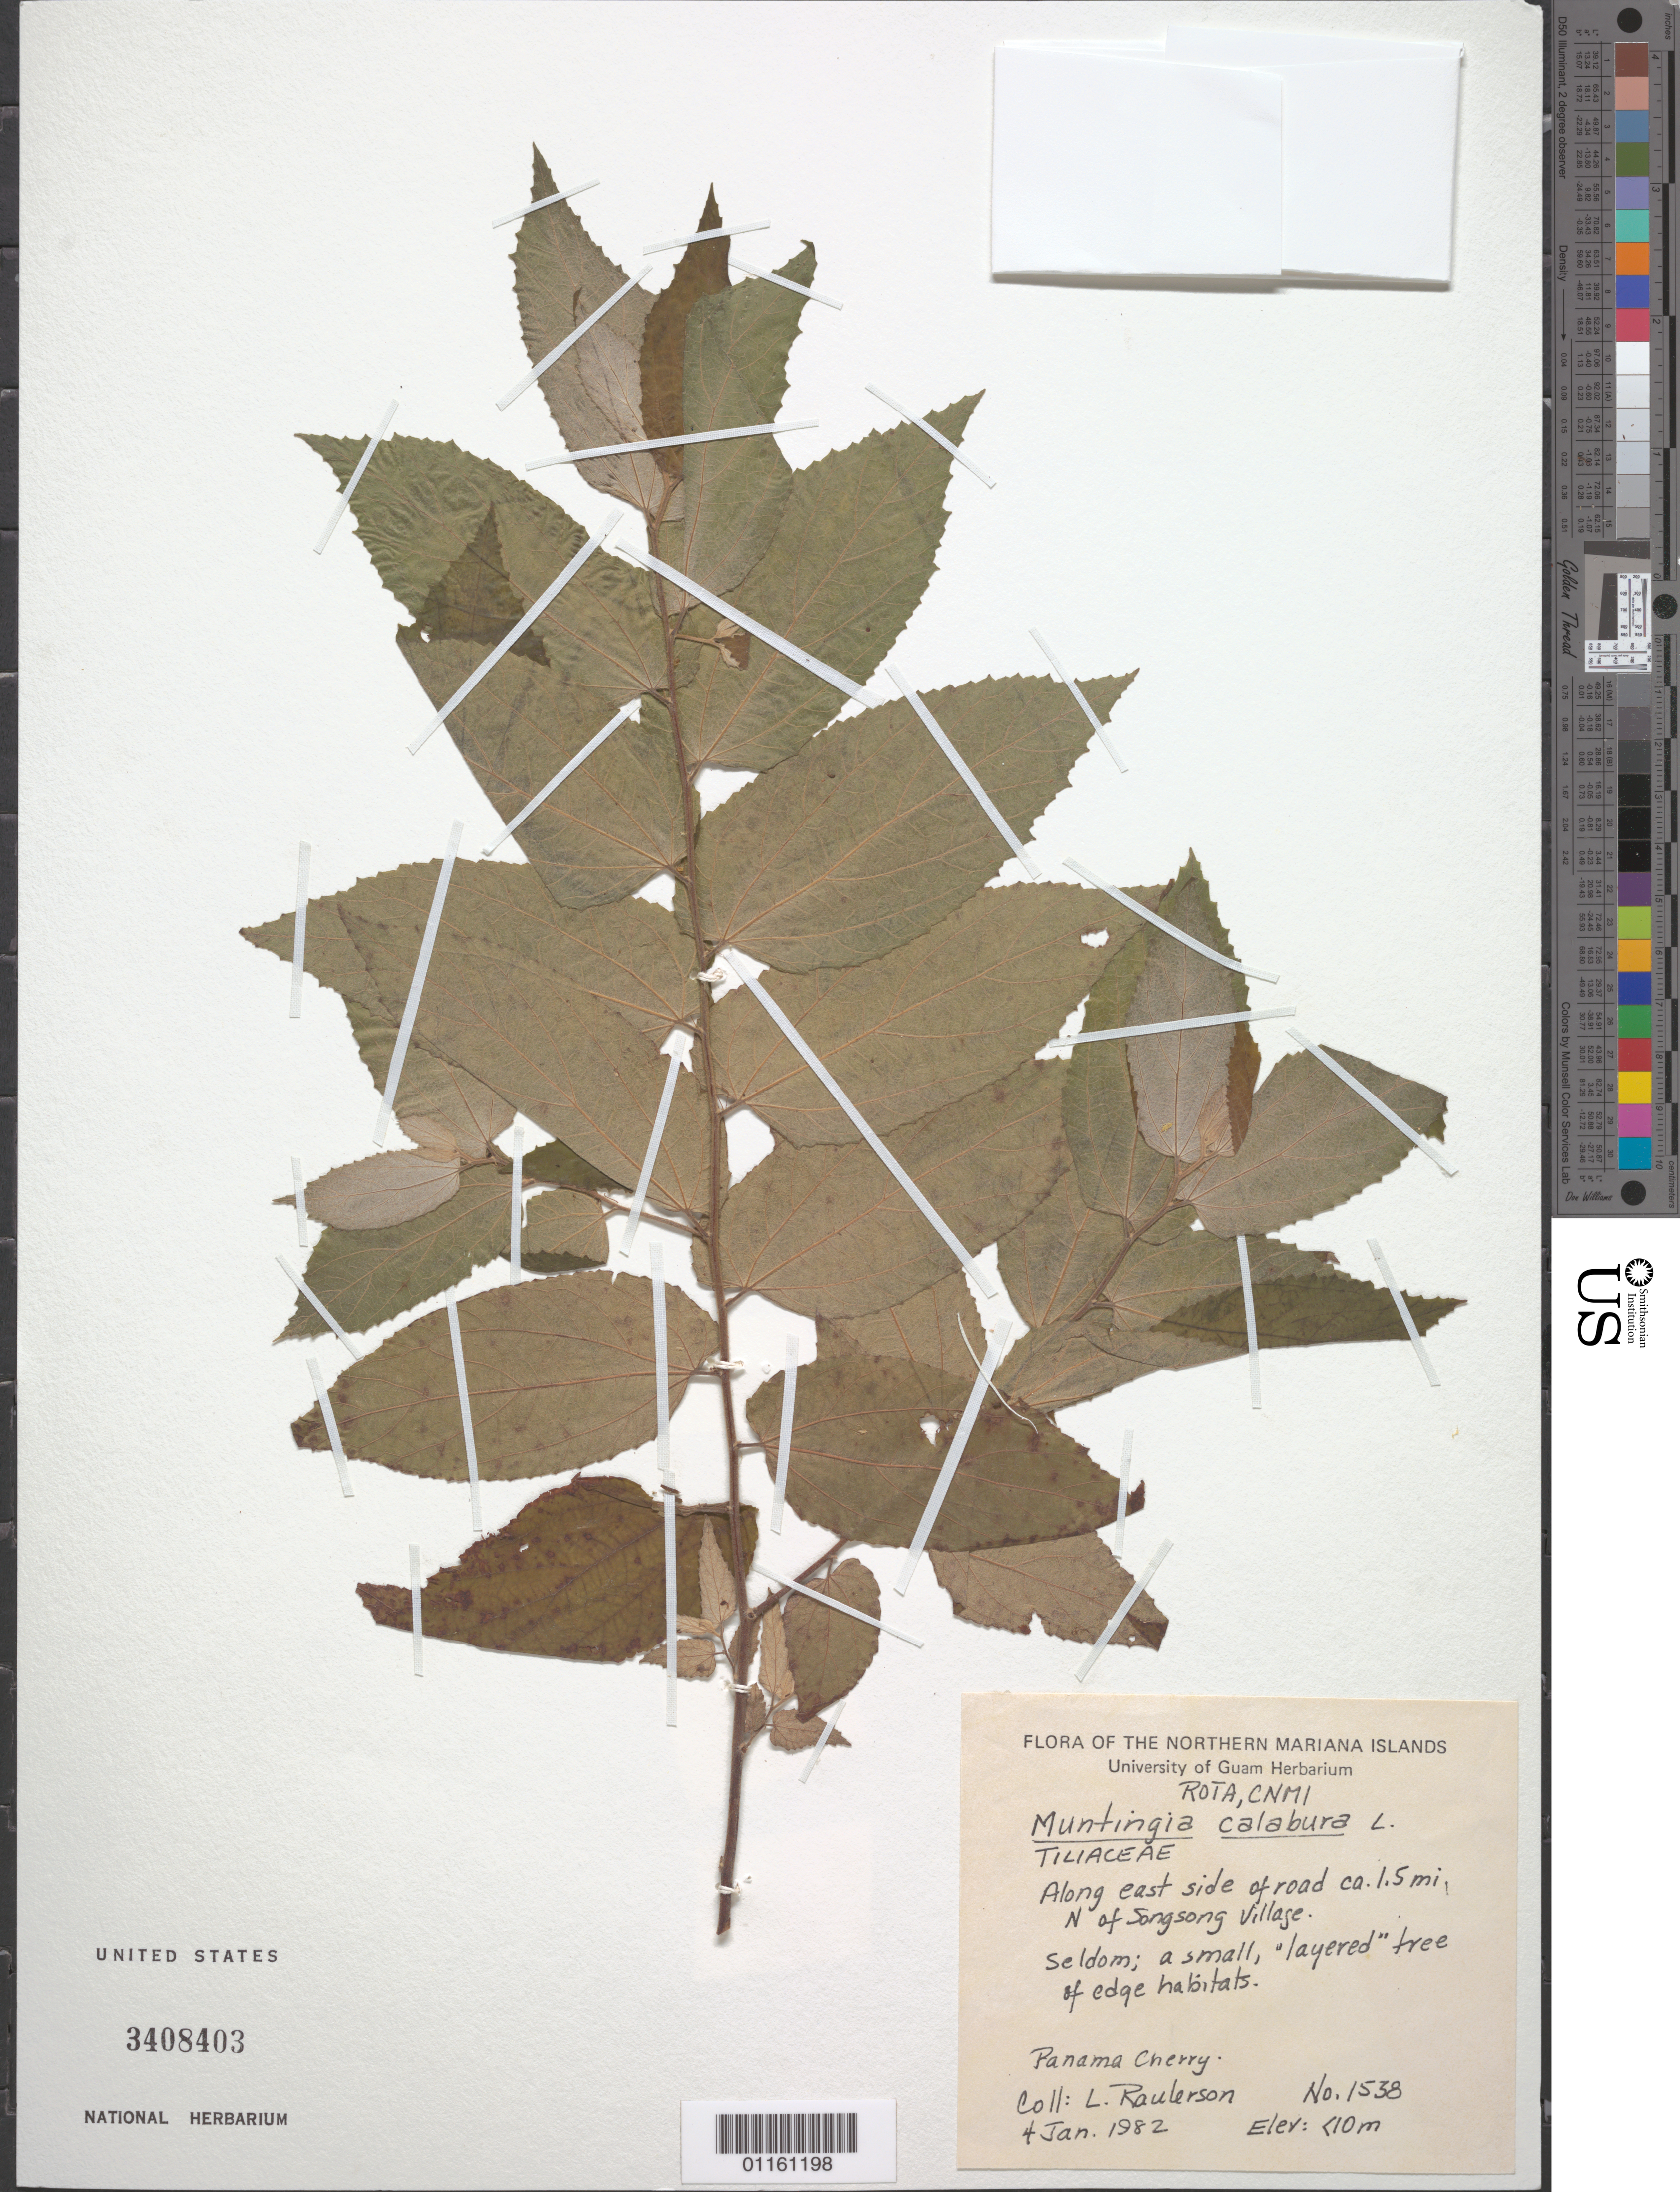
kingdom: Plantae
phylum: Tracheophyta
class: Magnoliopsida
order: Malvales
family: Muntingiaceae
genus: Muntingia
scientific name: Muntingia calabura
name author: L.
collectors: L. Raulerson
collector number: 1538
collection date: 1982-01-04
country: Northern Mariana Islands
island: Rota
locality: Along east side of road ca. 1.5 mi N of Songsong Village.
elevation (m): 10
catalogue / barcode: US 3408403